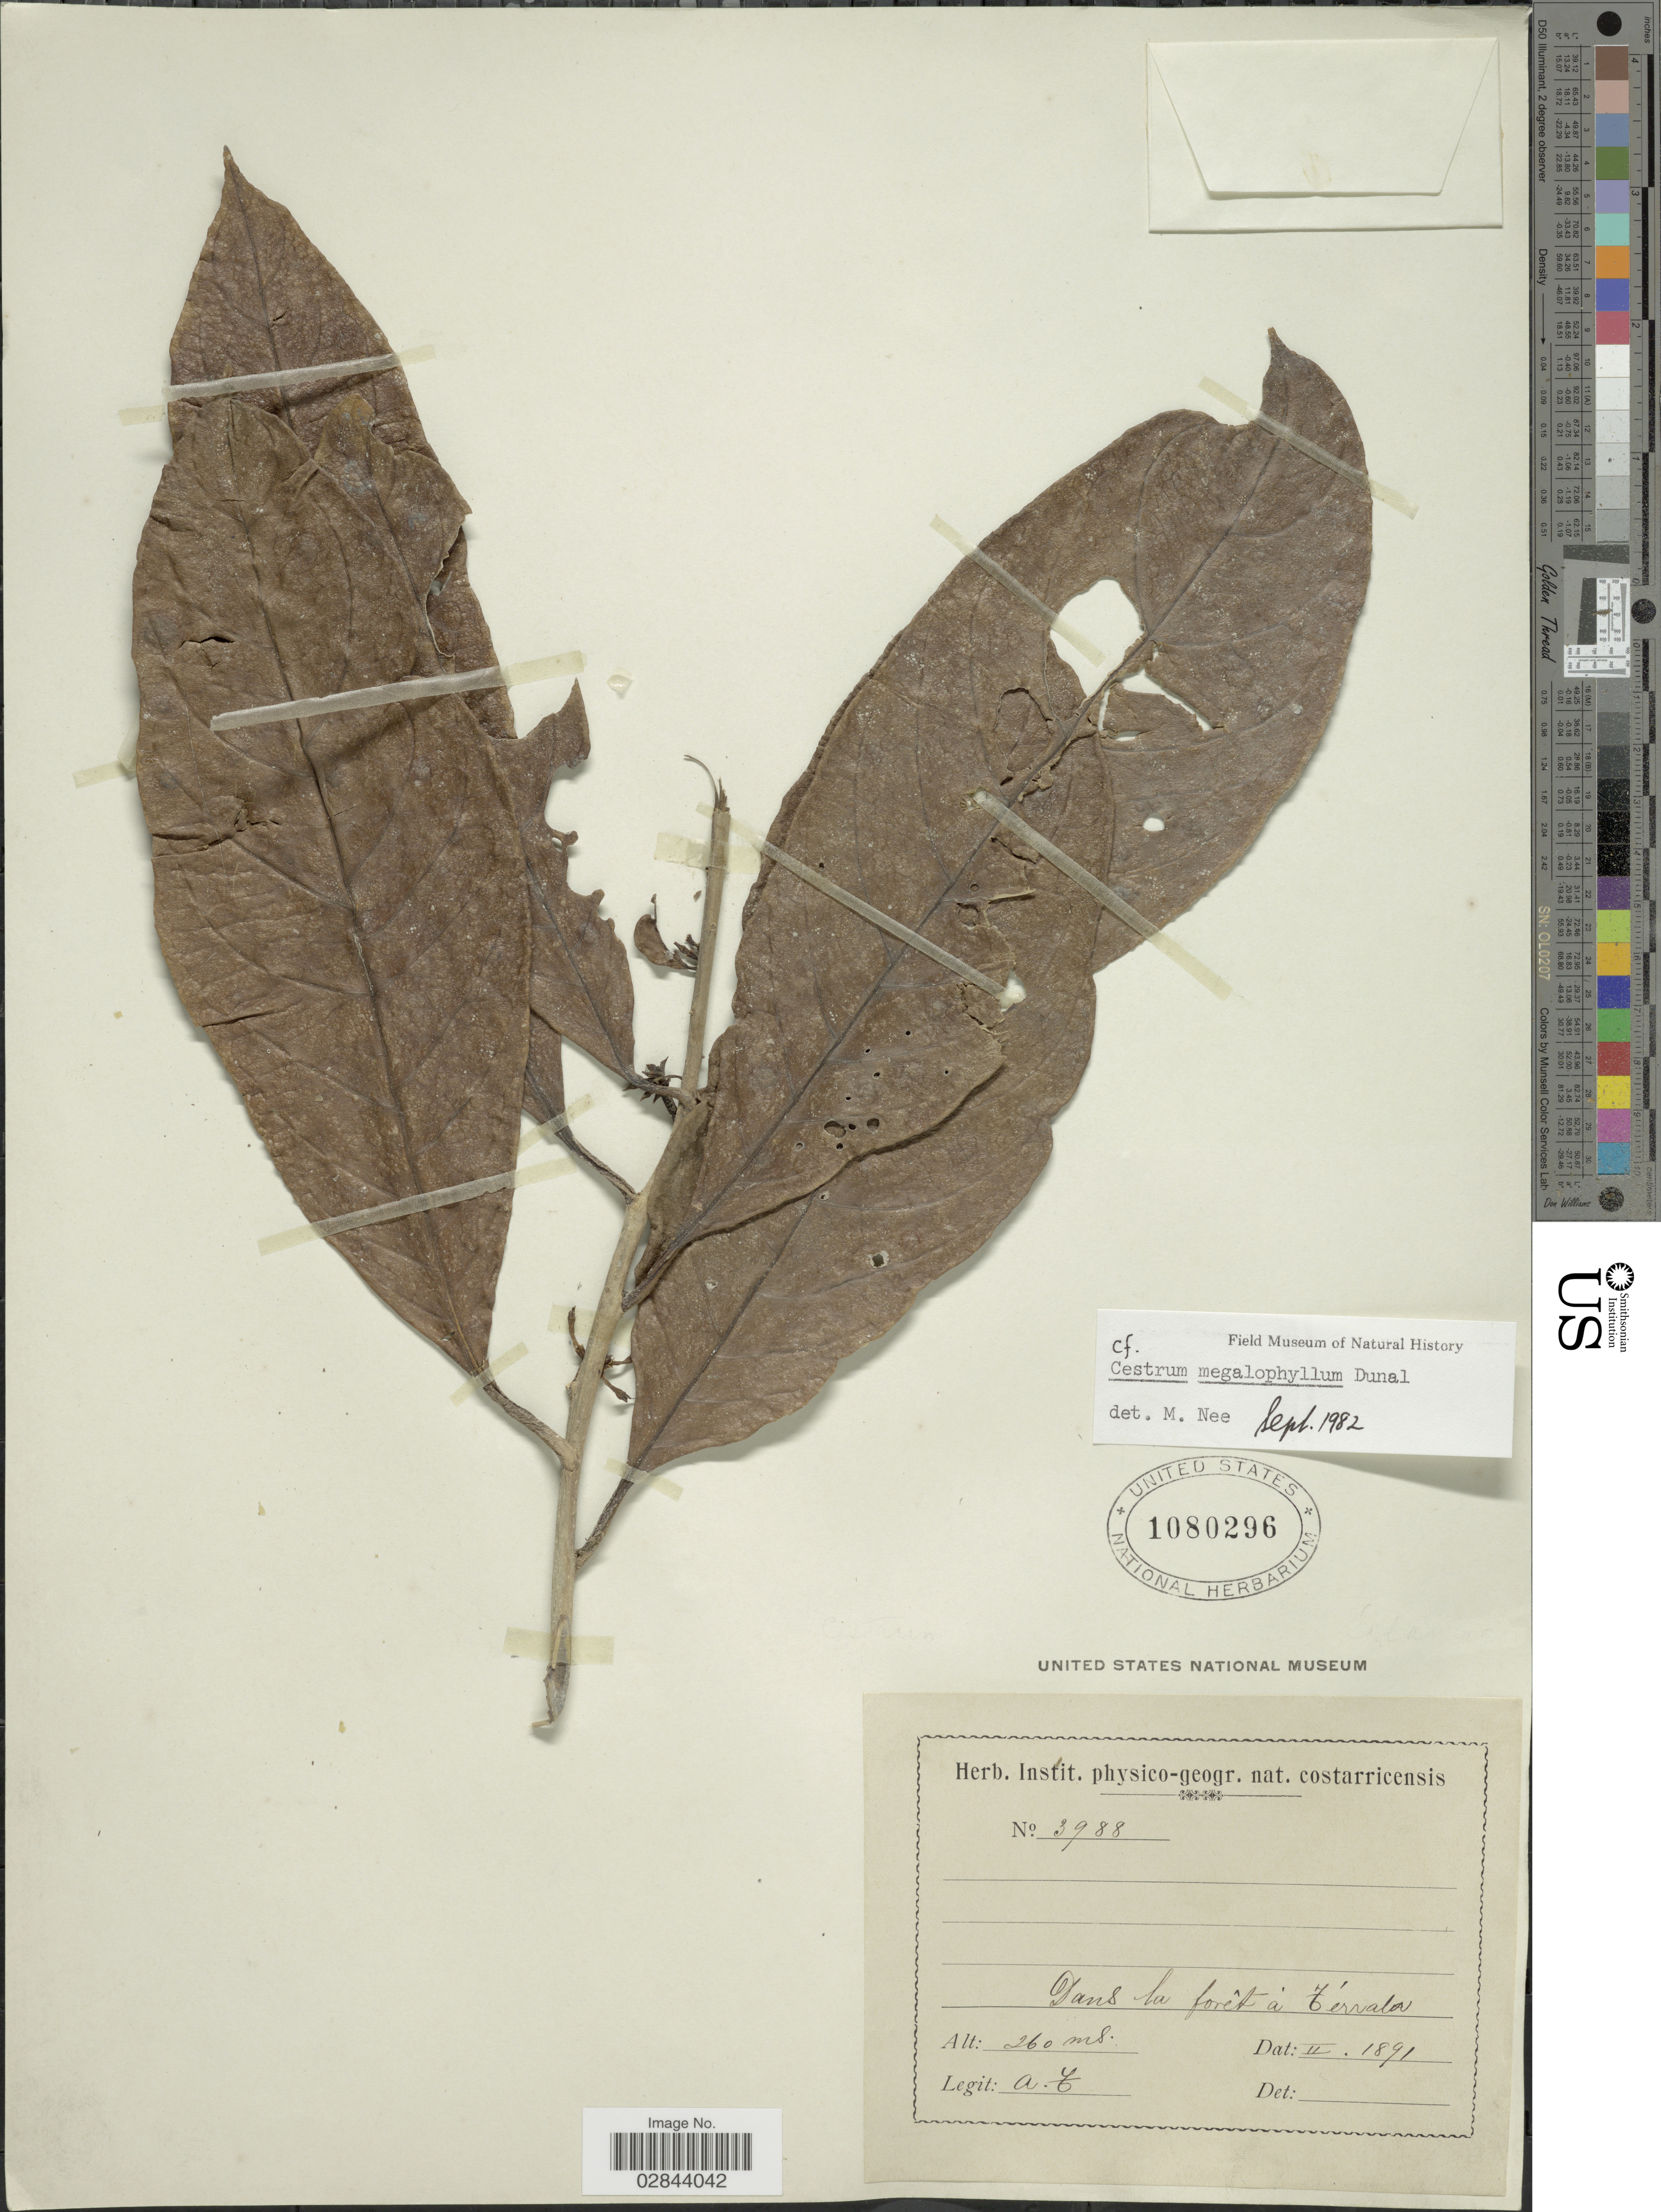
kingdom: Plantae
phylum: Tracheophyta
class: Magnoliopsida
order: Solanales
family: Solanaceae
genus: Cestrum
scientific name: Cestrum schlechtendahlii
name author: G. Don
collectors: A. T.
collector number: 3988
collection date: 1891-02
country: Costa Rica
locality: Dans la forêt a Terrala.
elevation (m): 260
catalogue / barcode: US 1080296